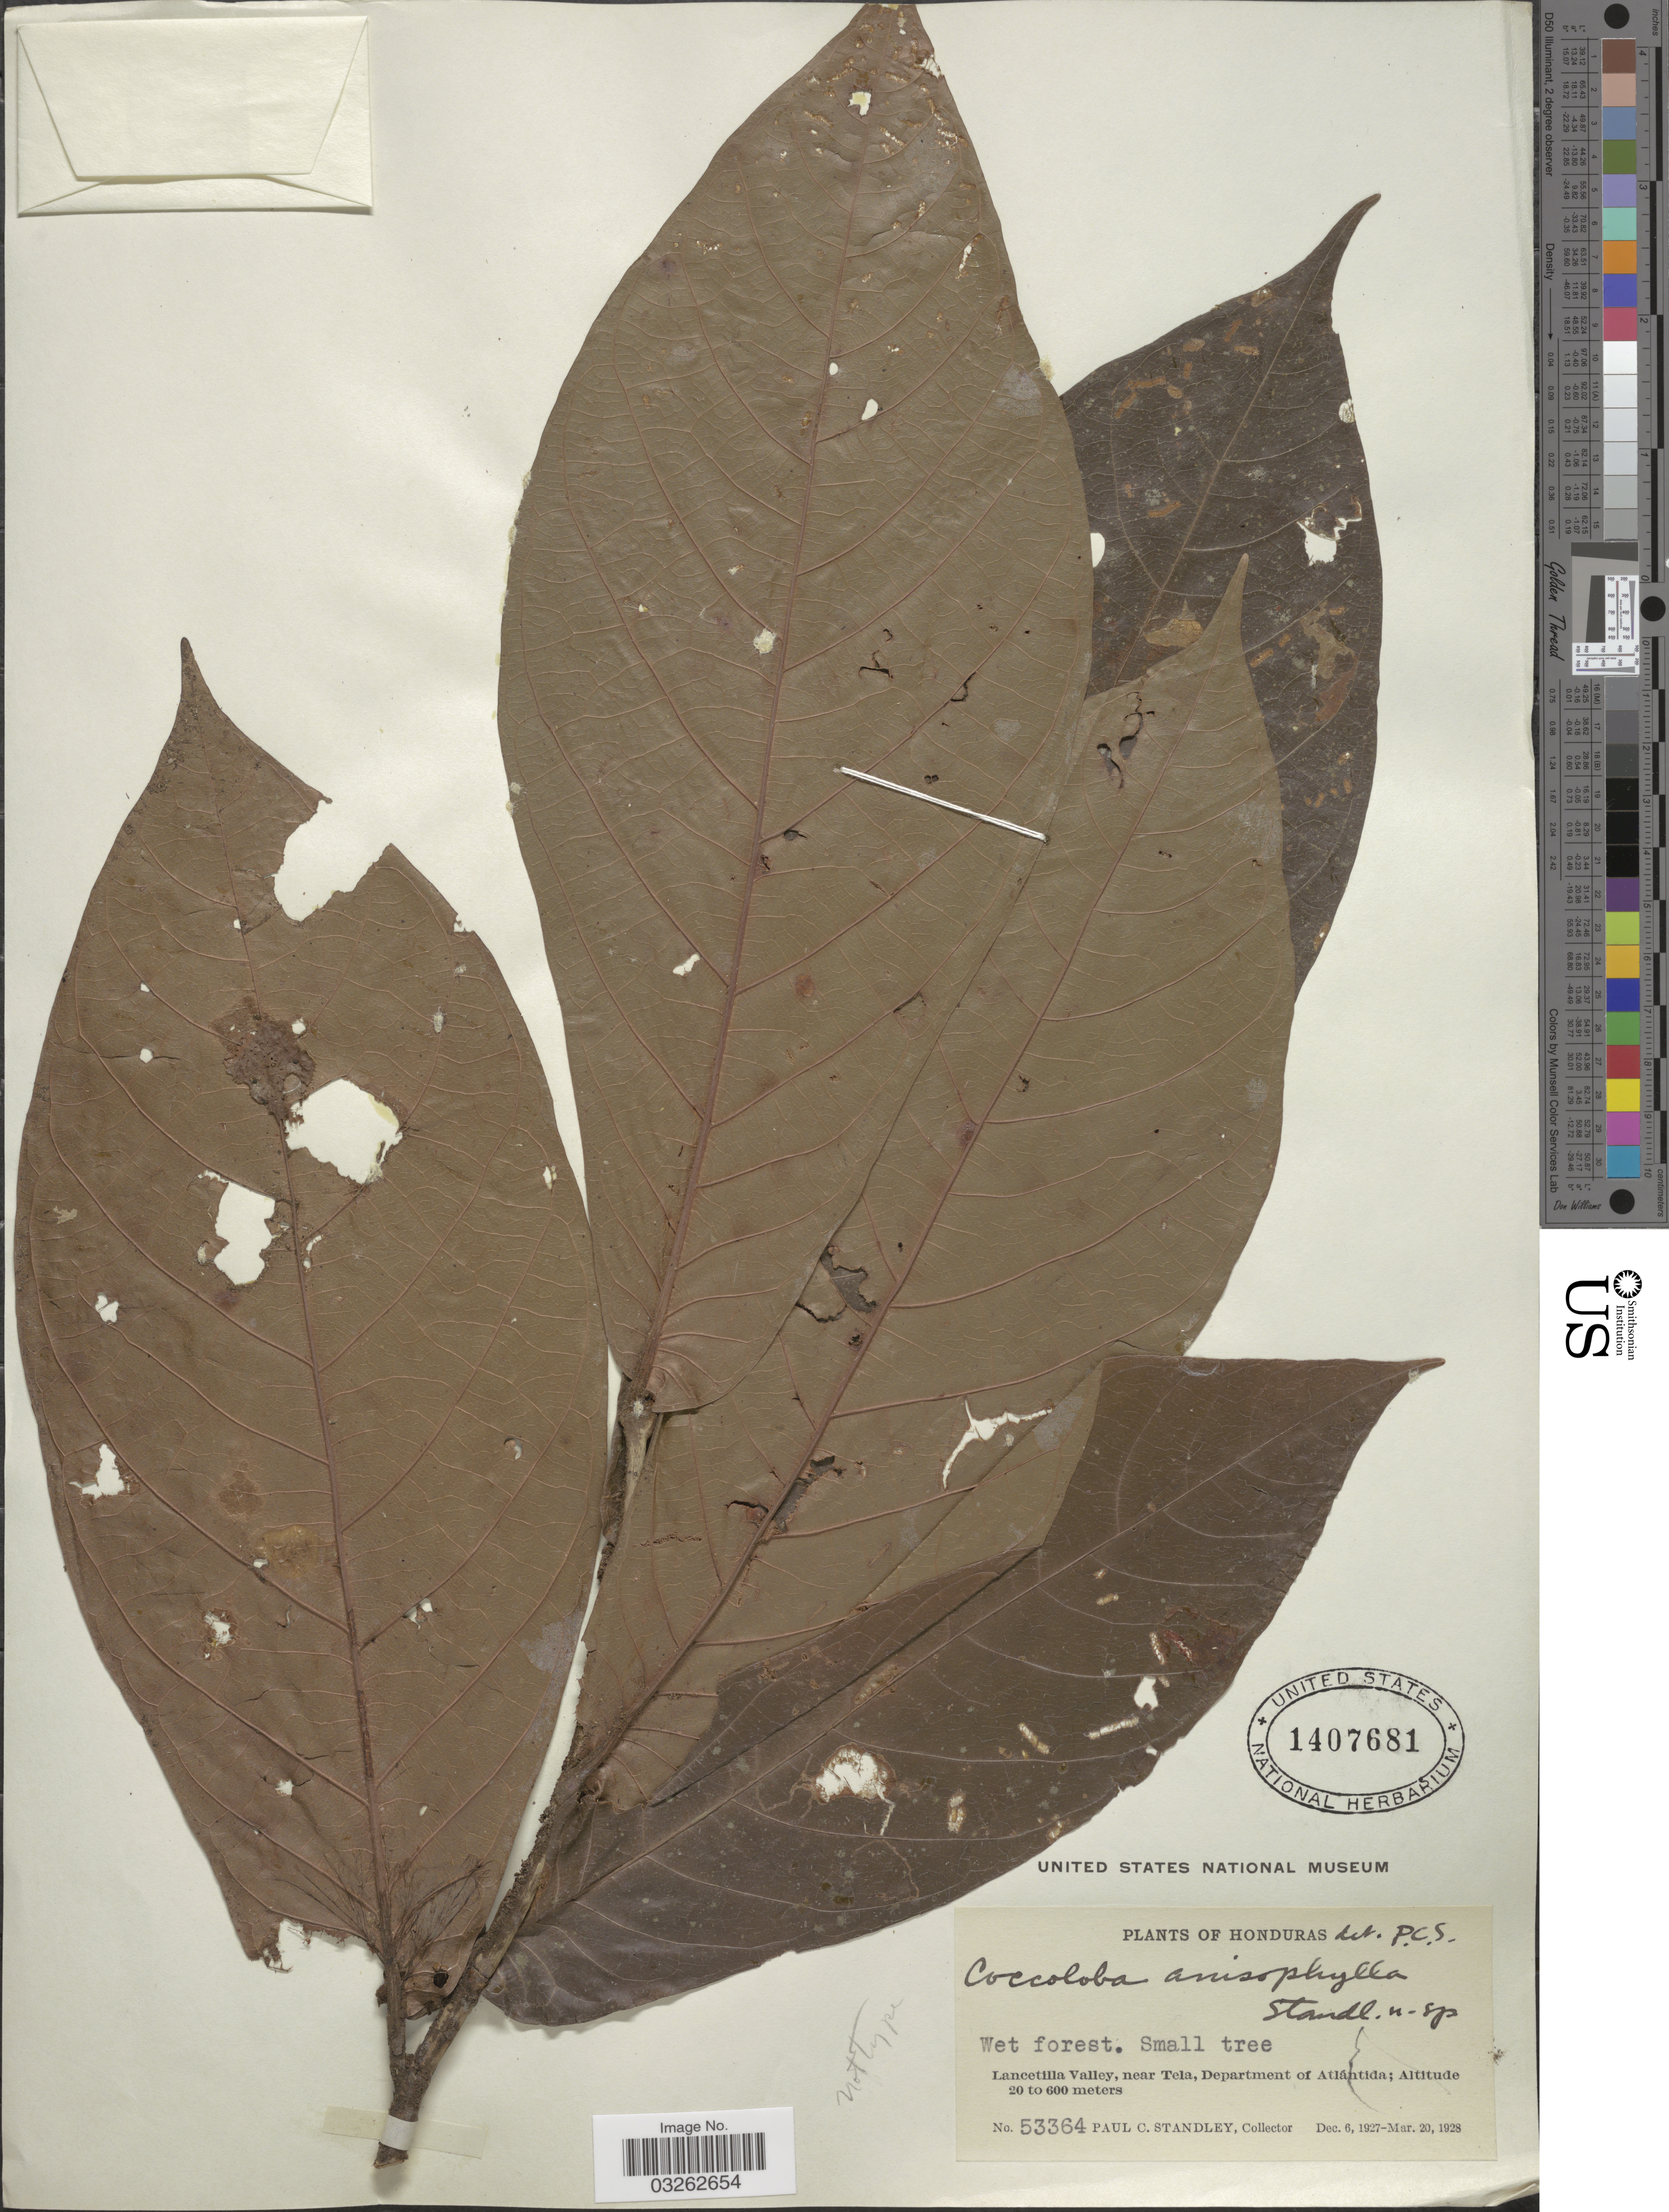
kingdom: Plantae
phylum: Tracheophyta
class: Magnoliopsida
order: Caryophyllales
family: Polygonaceae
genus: Coccoloba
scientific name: Coccoloba chiapensis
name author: Standl.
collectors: P. C. Standley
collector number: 53364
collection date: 1927-12-06/1928-03-20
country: Honduras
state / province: Atlántida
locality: Lancetilla Valley, near Tela, Department of Atlántida.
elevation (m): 20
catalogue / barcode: US 1407681